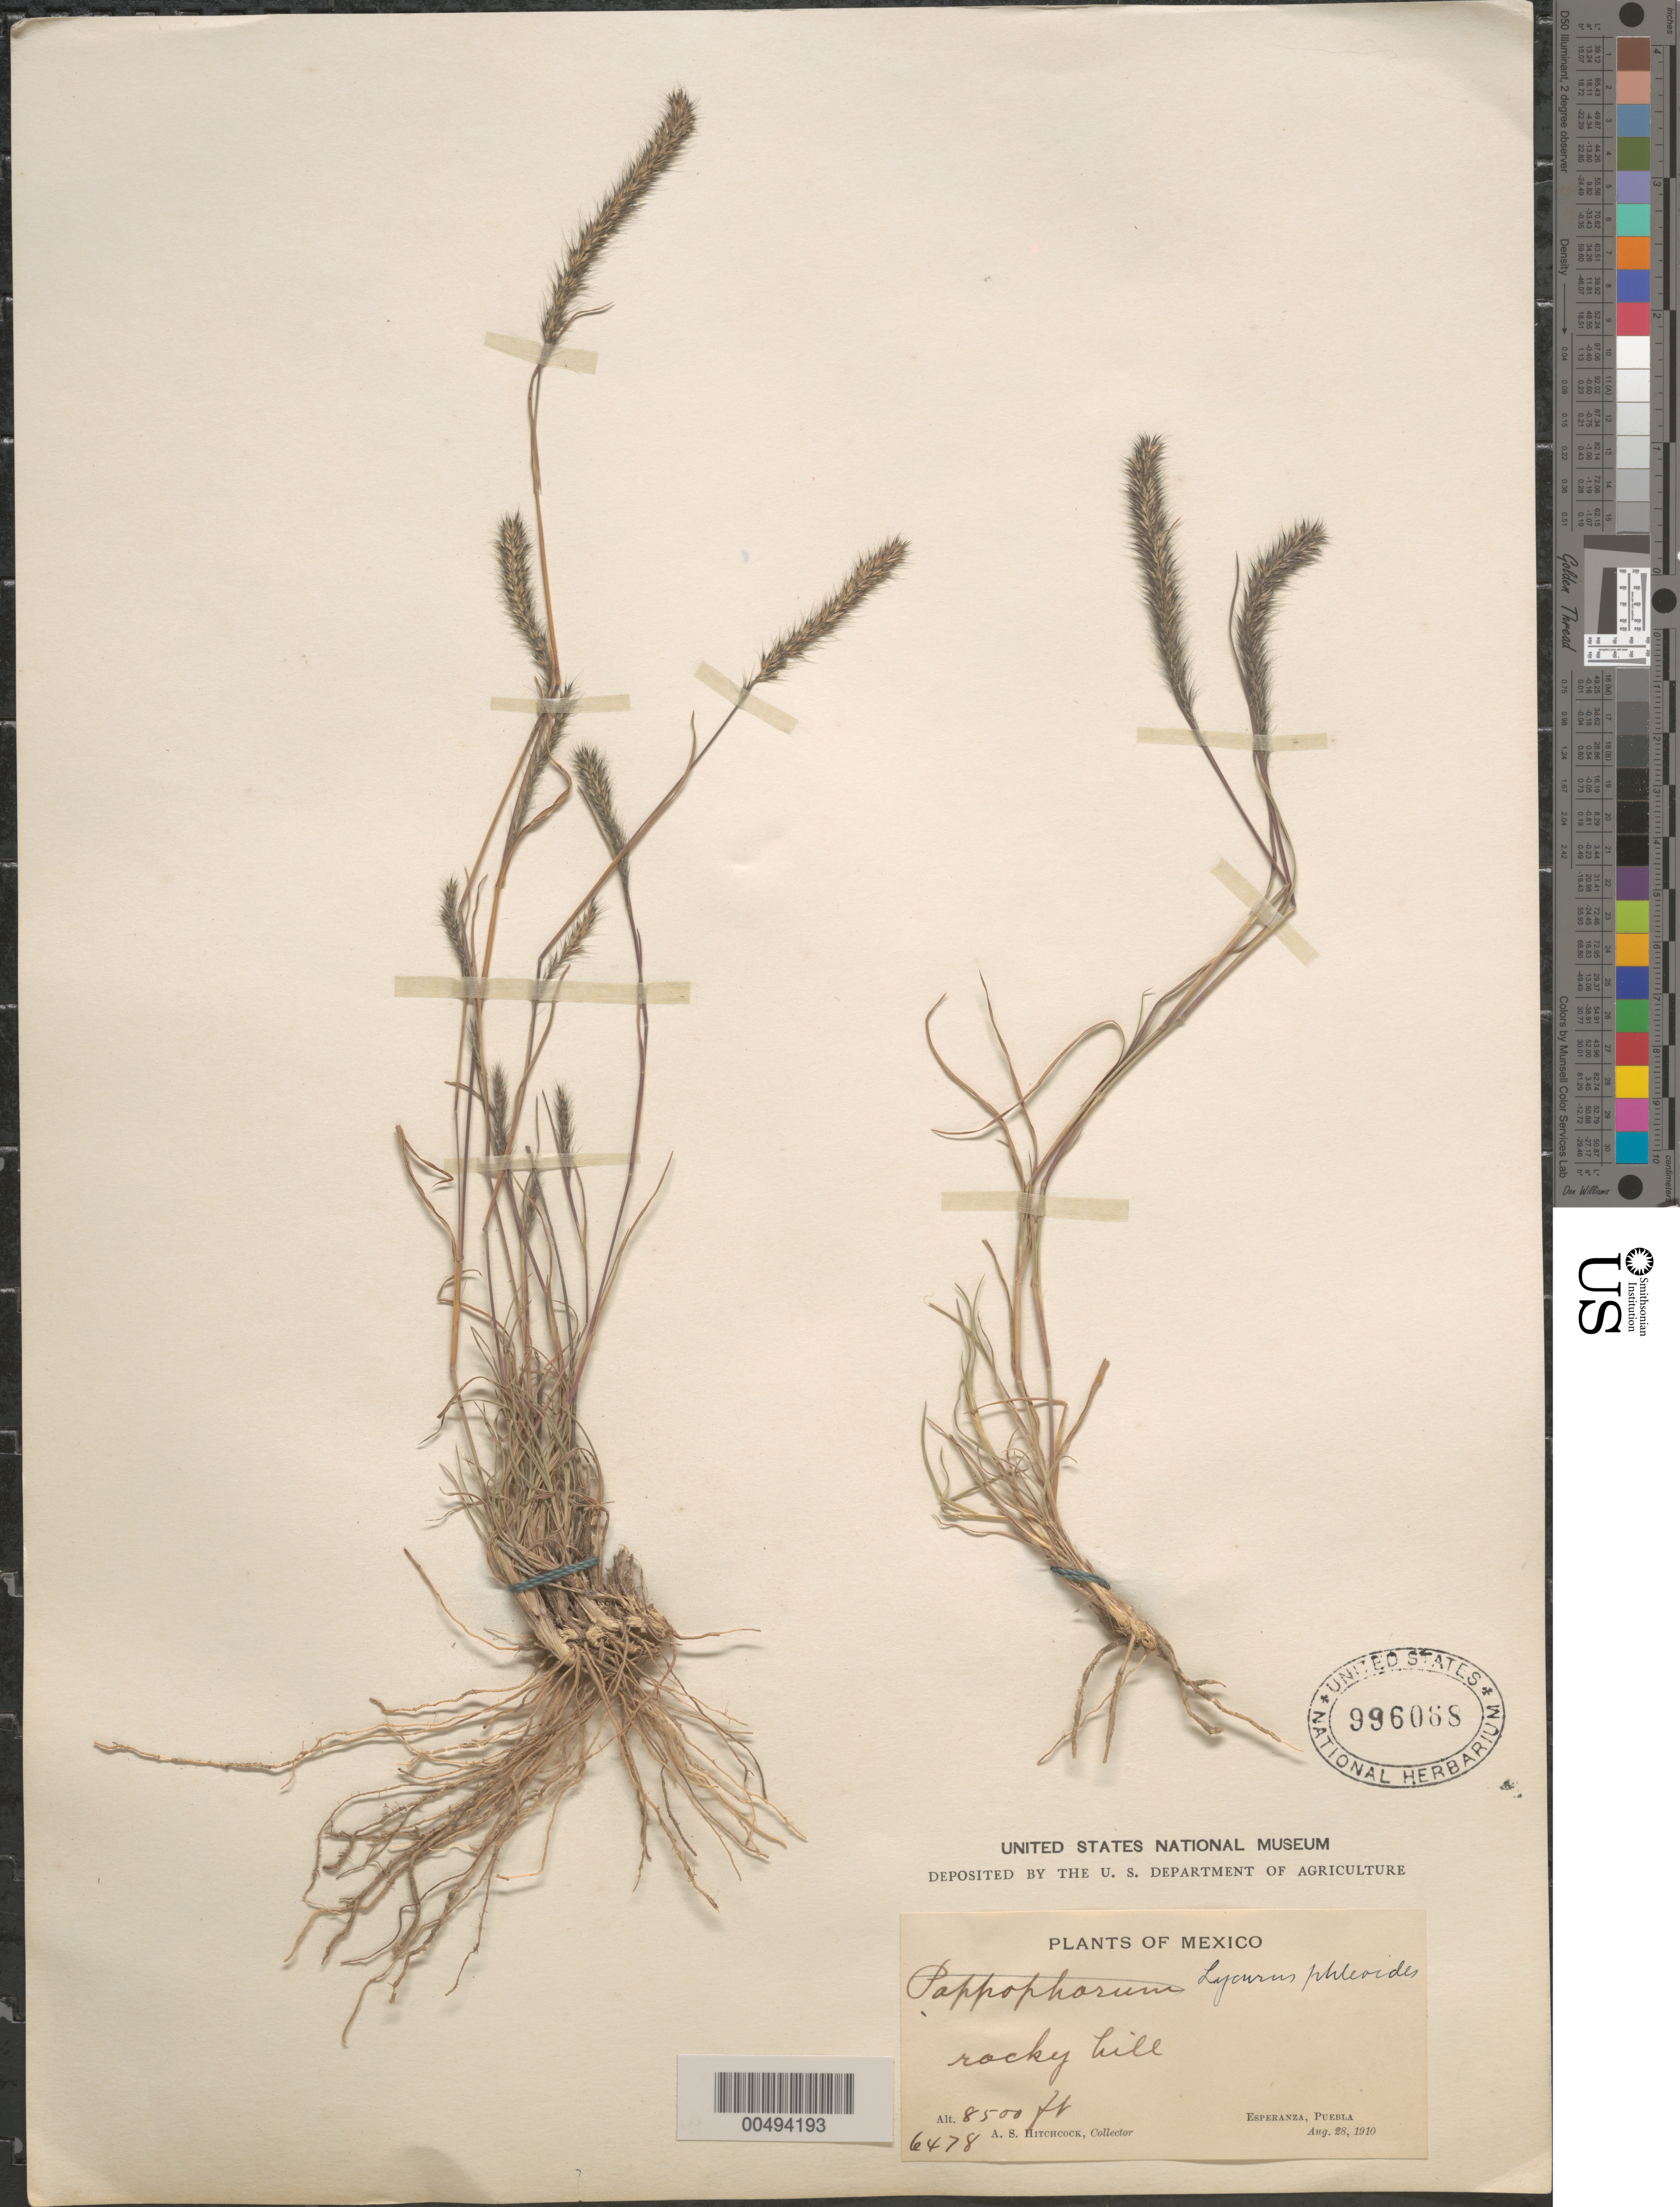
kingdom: Plantae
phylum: Tracheophyta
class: Liliopsida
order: Poales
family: Poaceae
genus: Lycurus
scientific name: Lycurus phleoides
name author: Kunth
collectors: A. S. Hitchcock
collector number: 6478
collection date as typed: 28 Aug 1910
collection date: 1910-08-28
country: Mexico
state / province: Puebla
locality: Esperanza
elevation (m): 2591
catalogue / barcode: US 996068